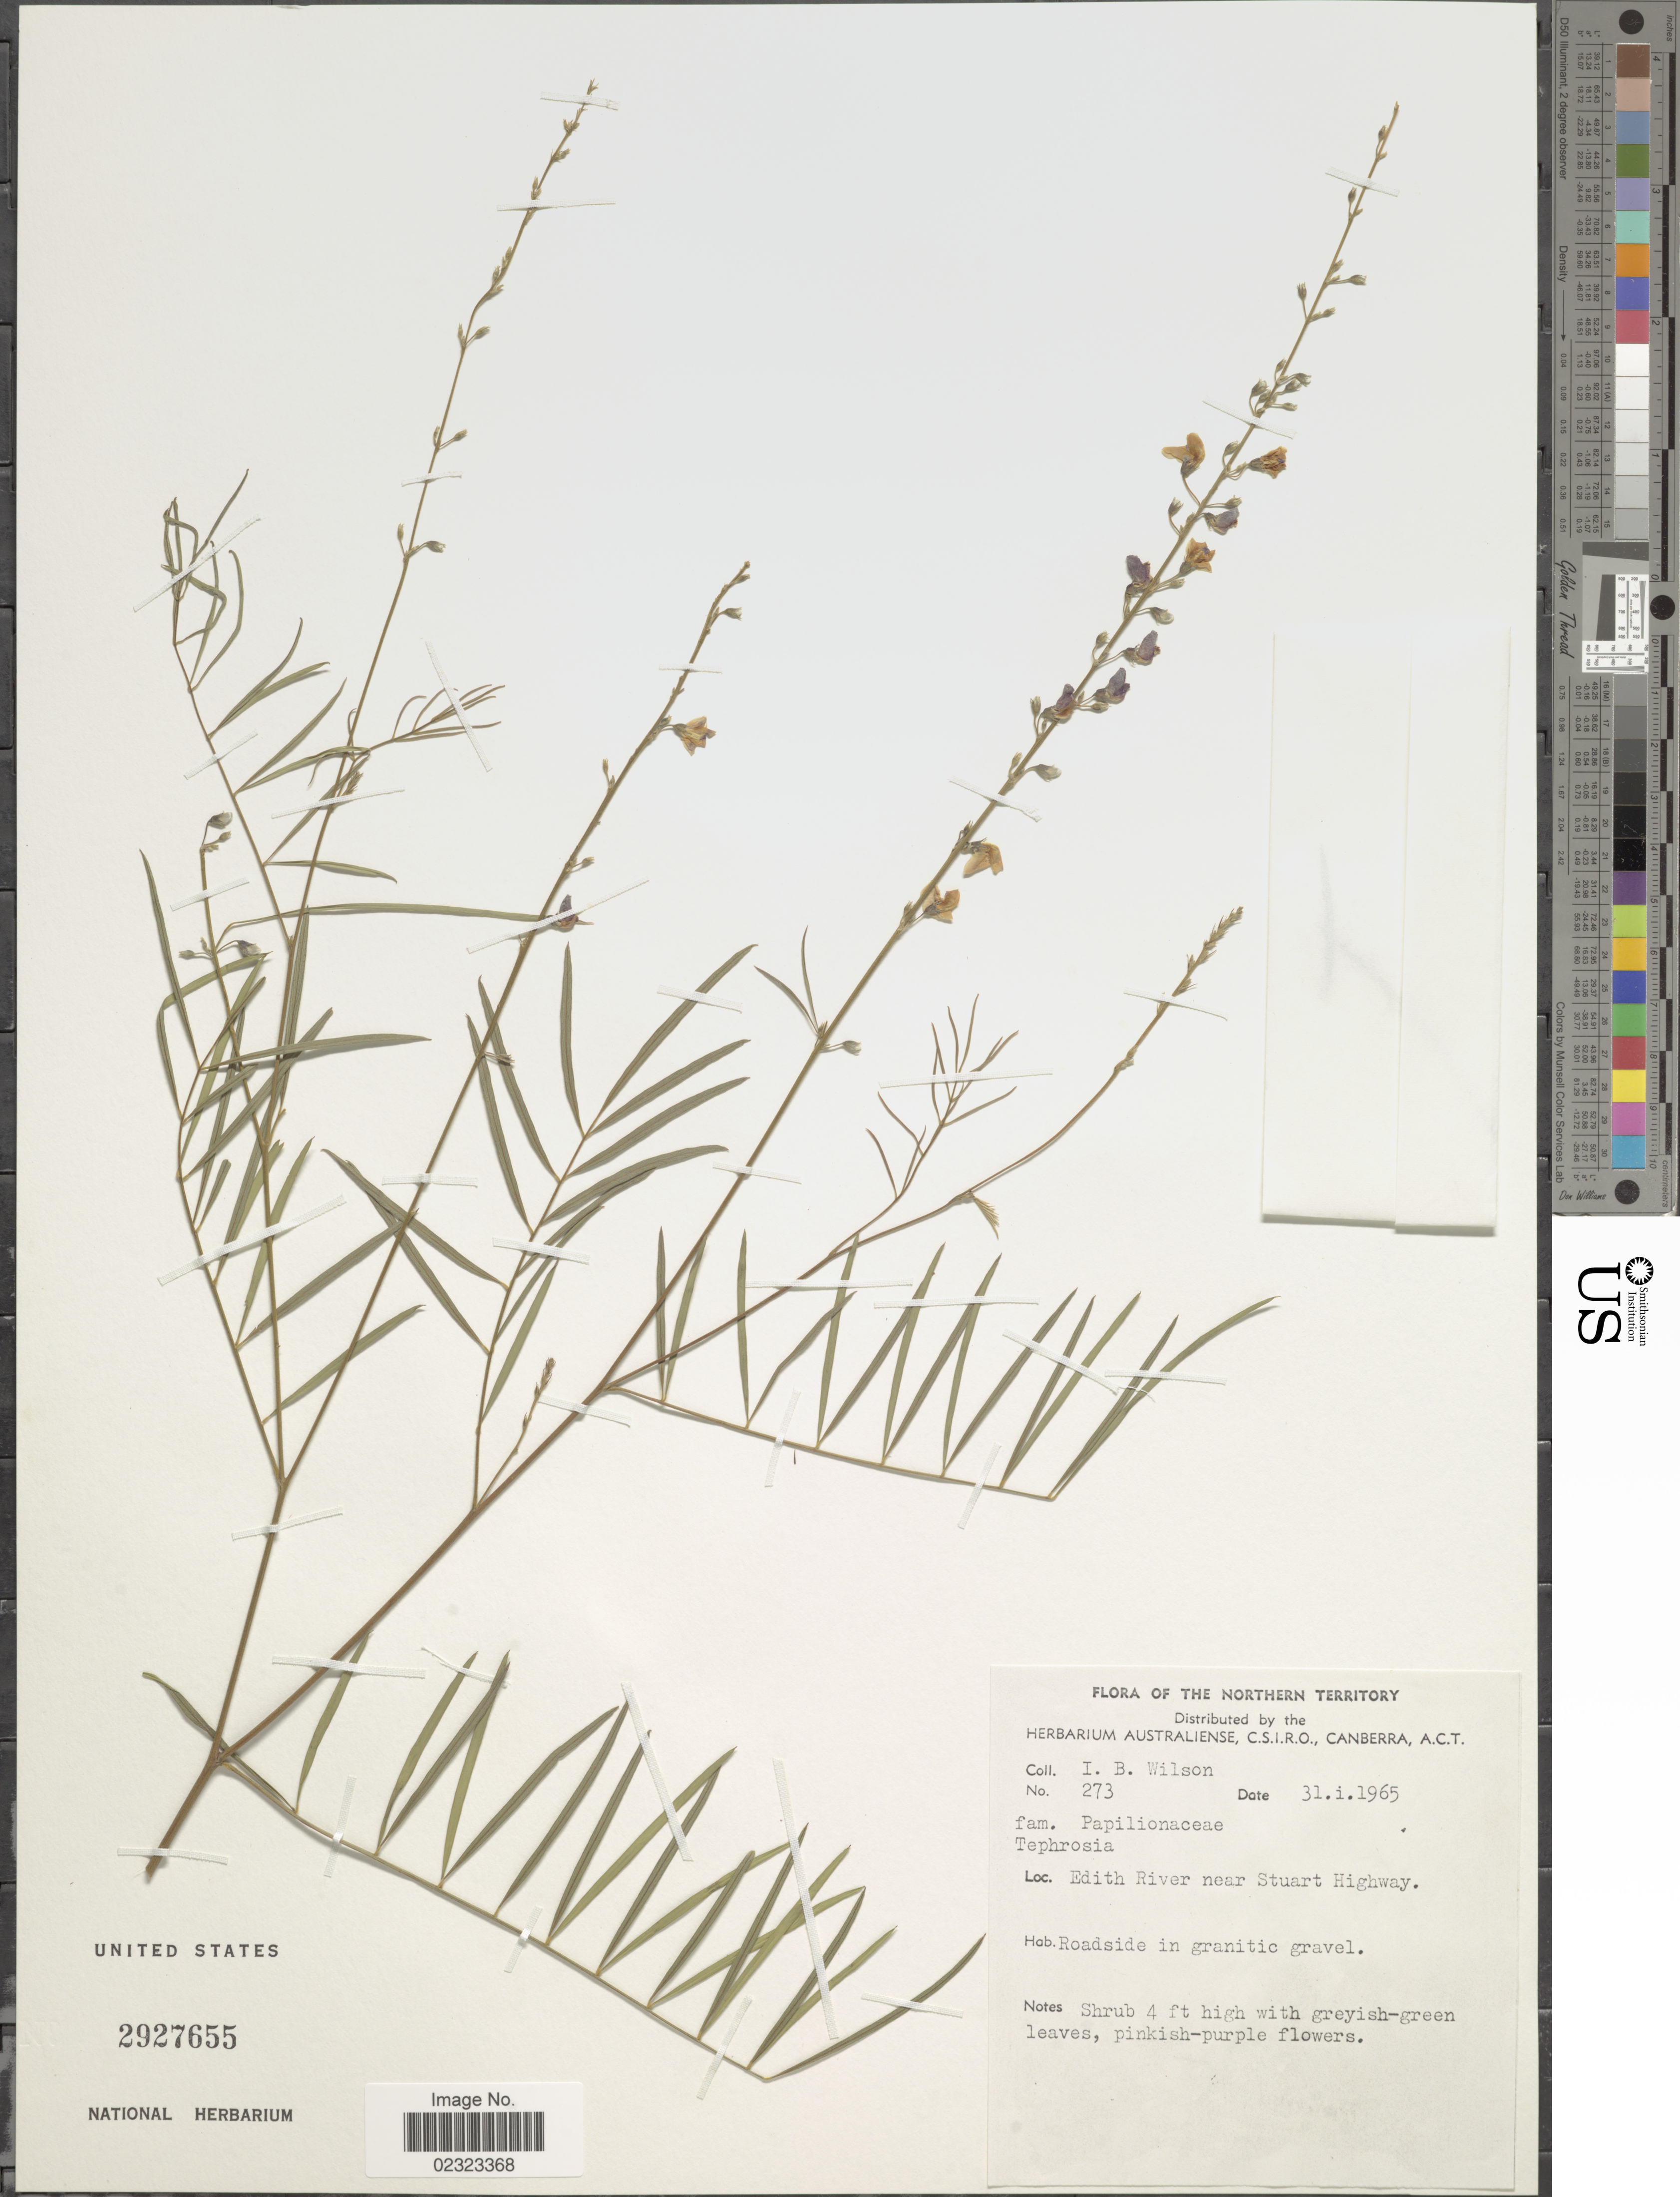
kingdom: Plantae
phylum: Tracheophyta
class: Magnoliopsida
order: Fabales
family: Fabaceae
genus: Tephrosia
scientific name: Tephrosia sp.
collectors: I. B. Wilson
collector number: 273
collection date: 1965-01-31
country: Australia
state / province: Northern Territory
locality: Edith River near Stuart Highway, roadside in granitic gravel.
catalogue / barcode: US 2927655